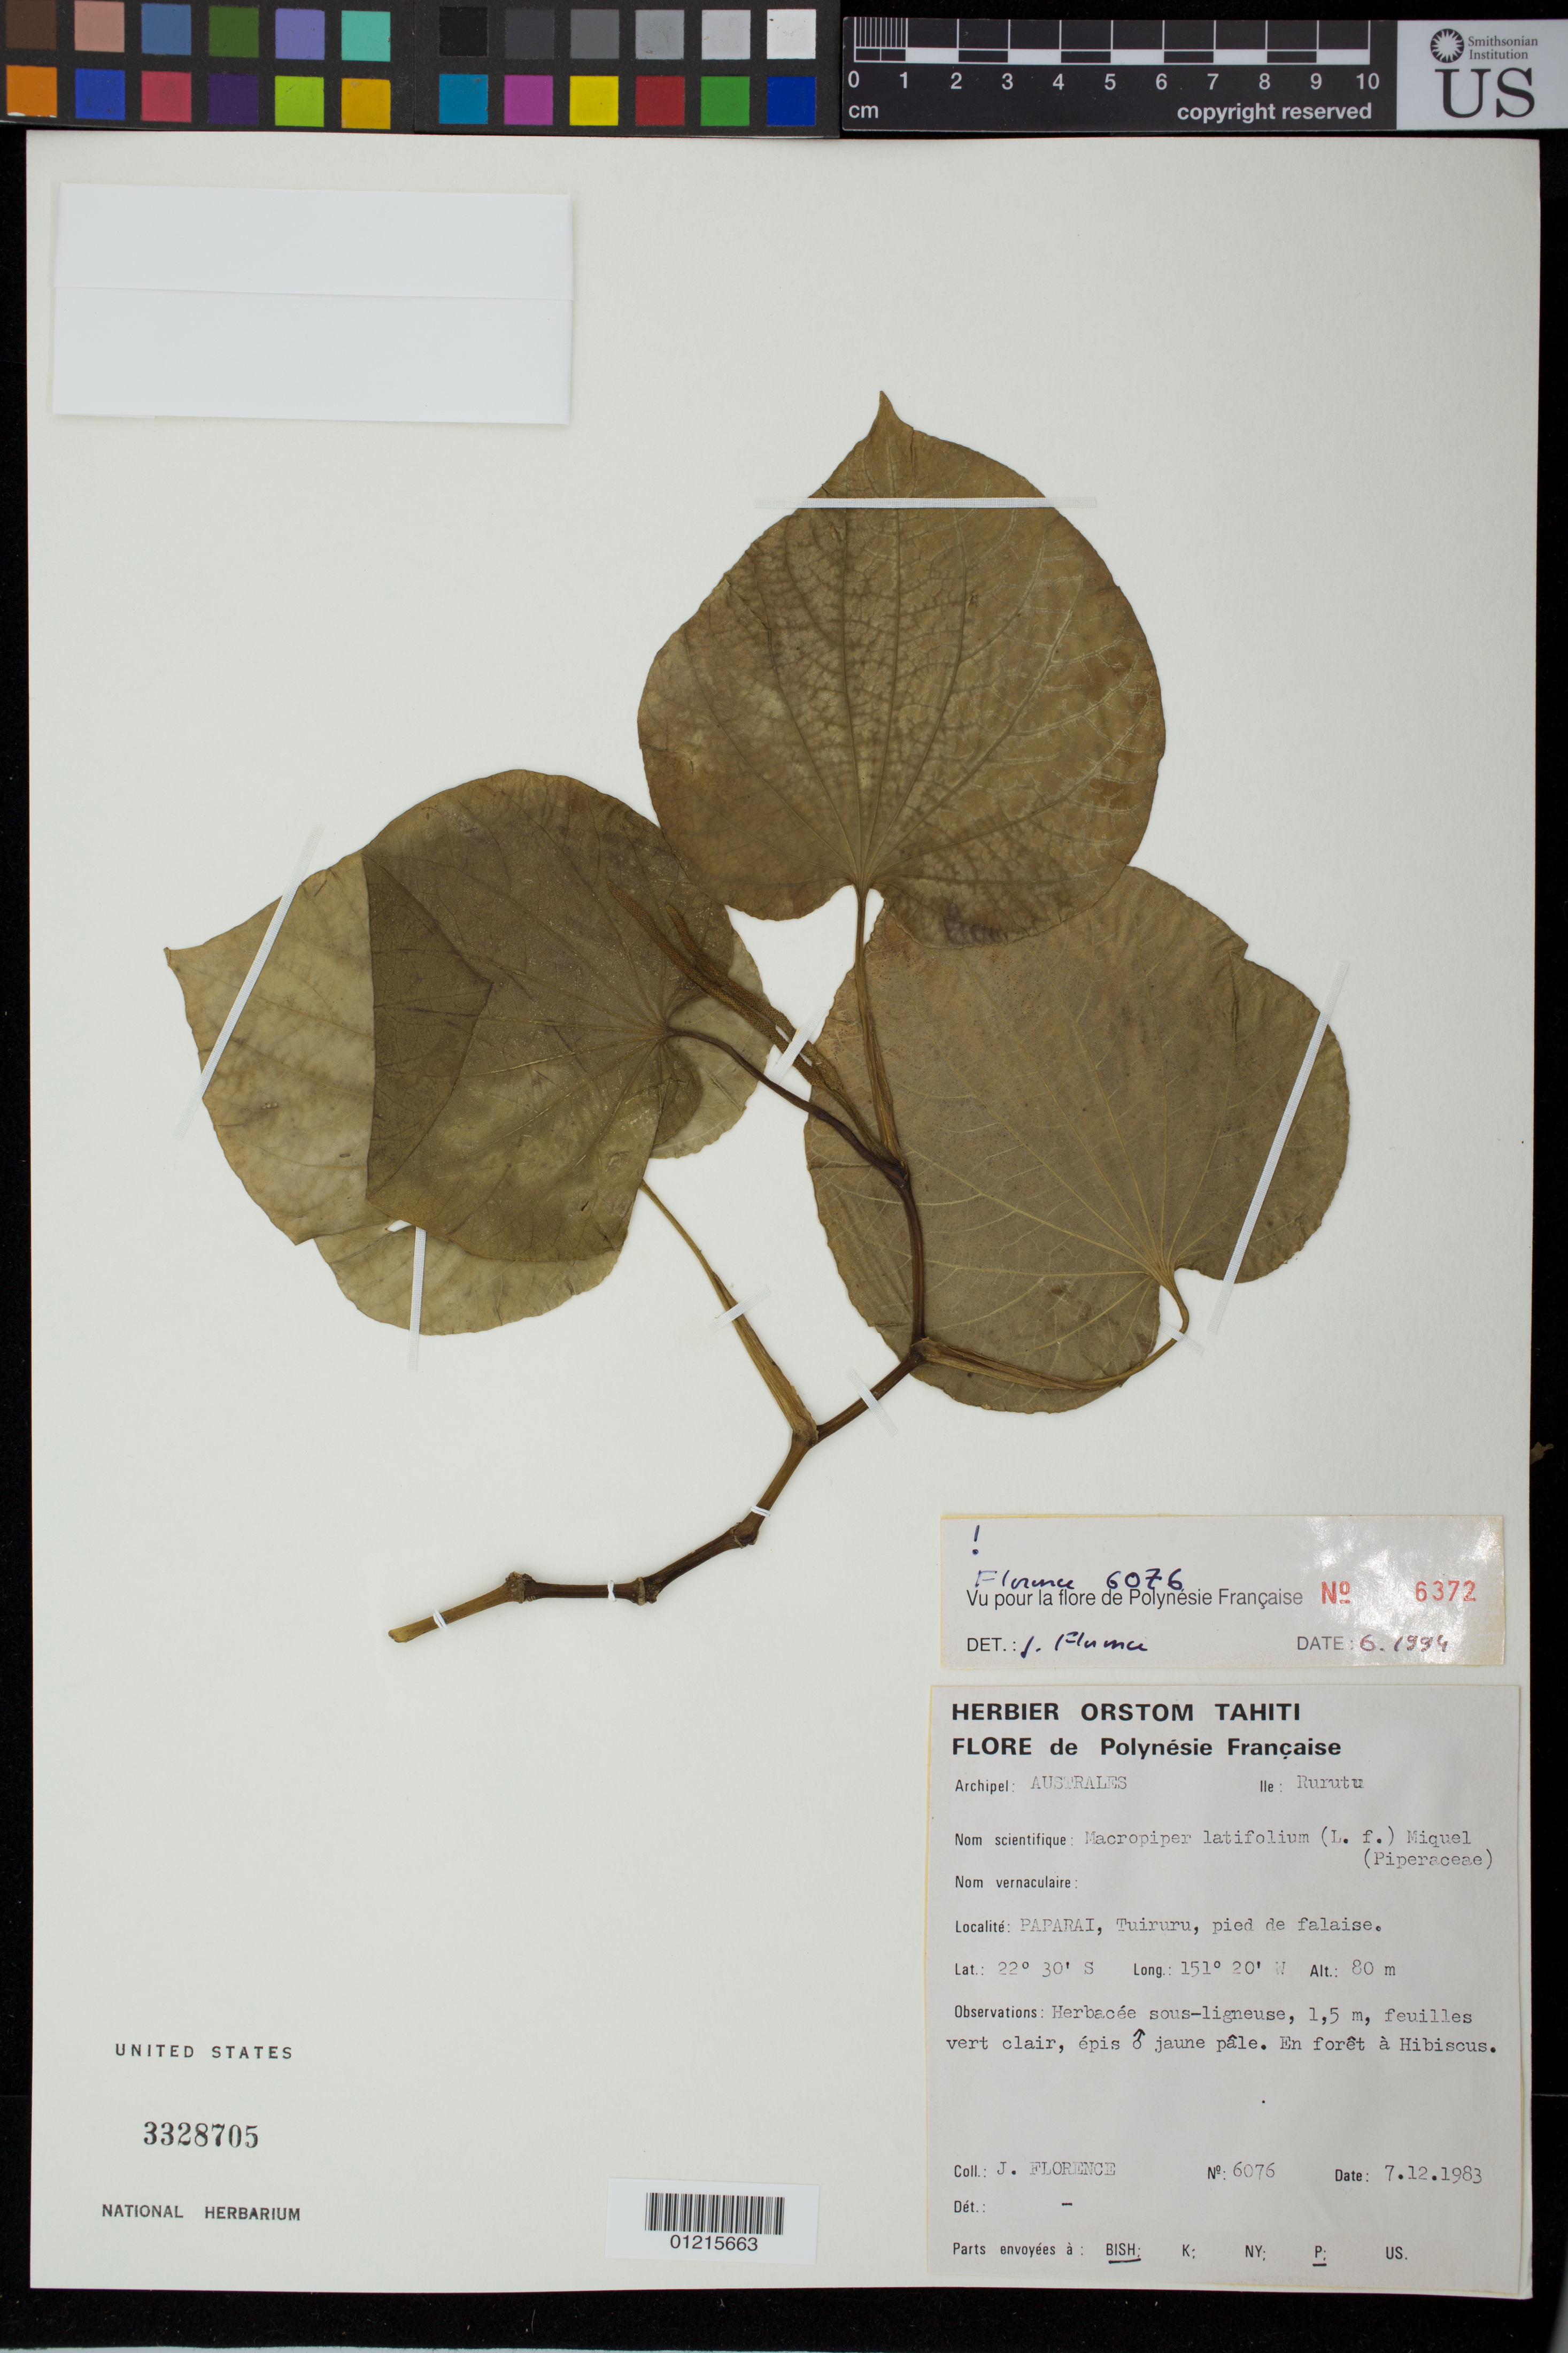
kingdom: Plantae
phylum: Tracheophyta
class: Magnoliopsida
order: Piperales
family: Piperaceae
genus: Piper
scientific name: Piper latifolium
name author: L. f.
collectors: J. Florence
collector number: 6076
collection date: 1983-12-07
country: French Polynesia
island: Rurutu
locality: Paparai, Tuiruru, Pied de Falaise.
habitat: En Forèt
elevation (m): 80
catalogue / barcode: US 3328705